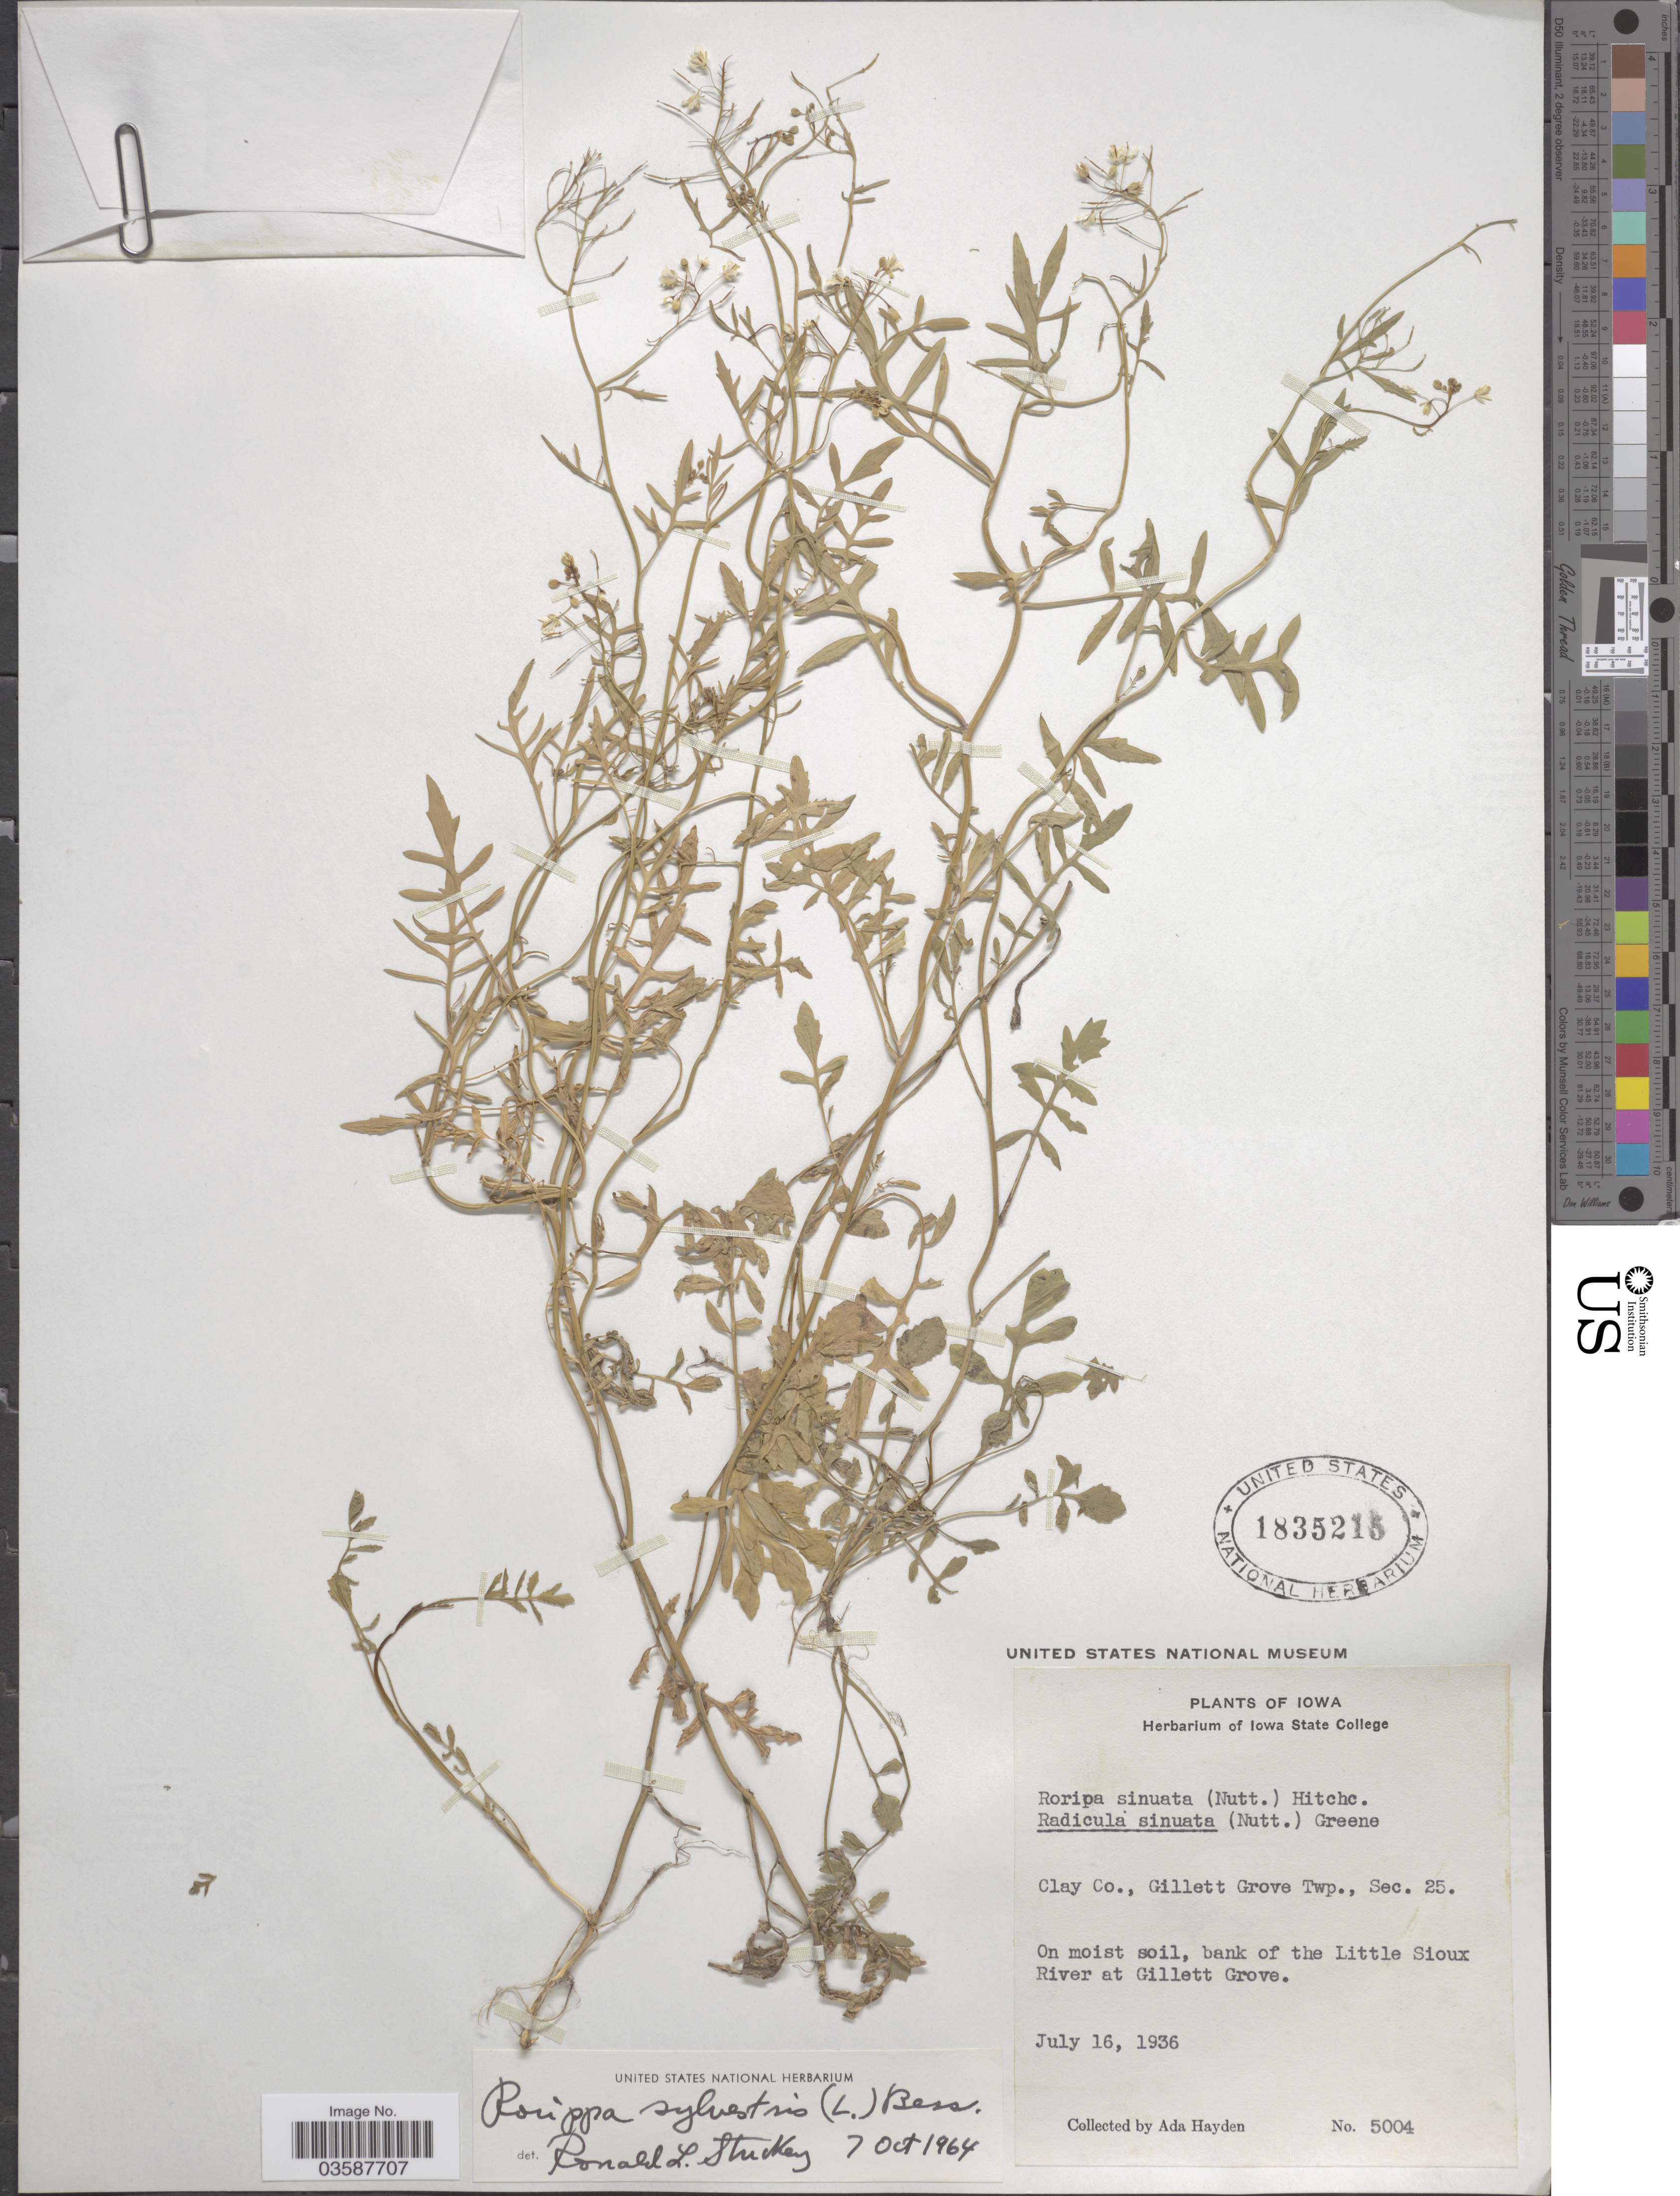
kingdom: Plantae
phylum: Tracheophyta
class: Magnoliopsida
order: Brassicales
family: Brassicaceae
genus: Rorippa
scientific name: Rorippa sylvestris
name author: (L.) Besser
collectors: Ada Hayden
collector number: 5004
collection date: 1936-07-16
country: United States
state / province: Iowa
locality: Clay Co., Gillett Grove Twp., Sec. 25. On moist soil, bank of the Little Sioux River at Gillett Grove.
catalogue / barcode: US 1835215